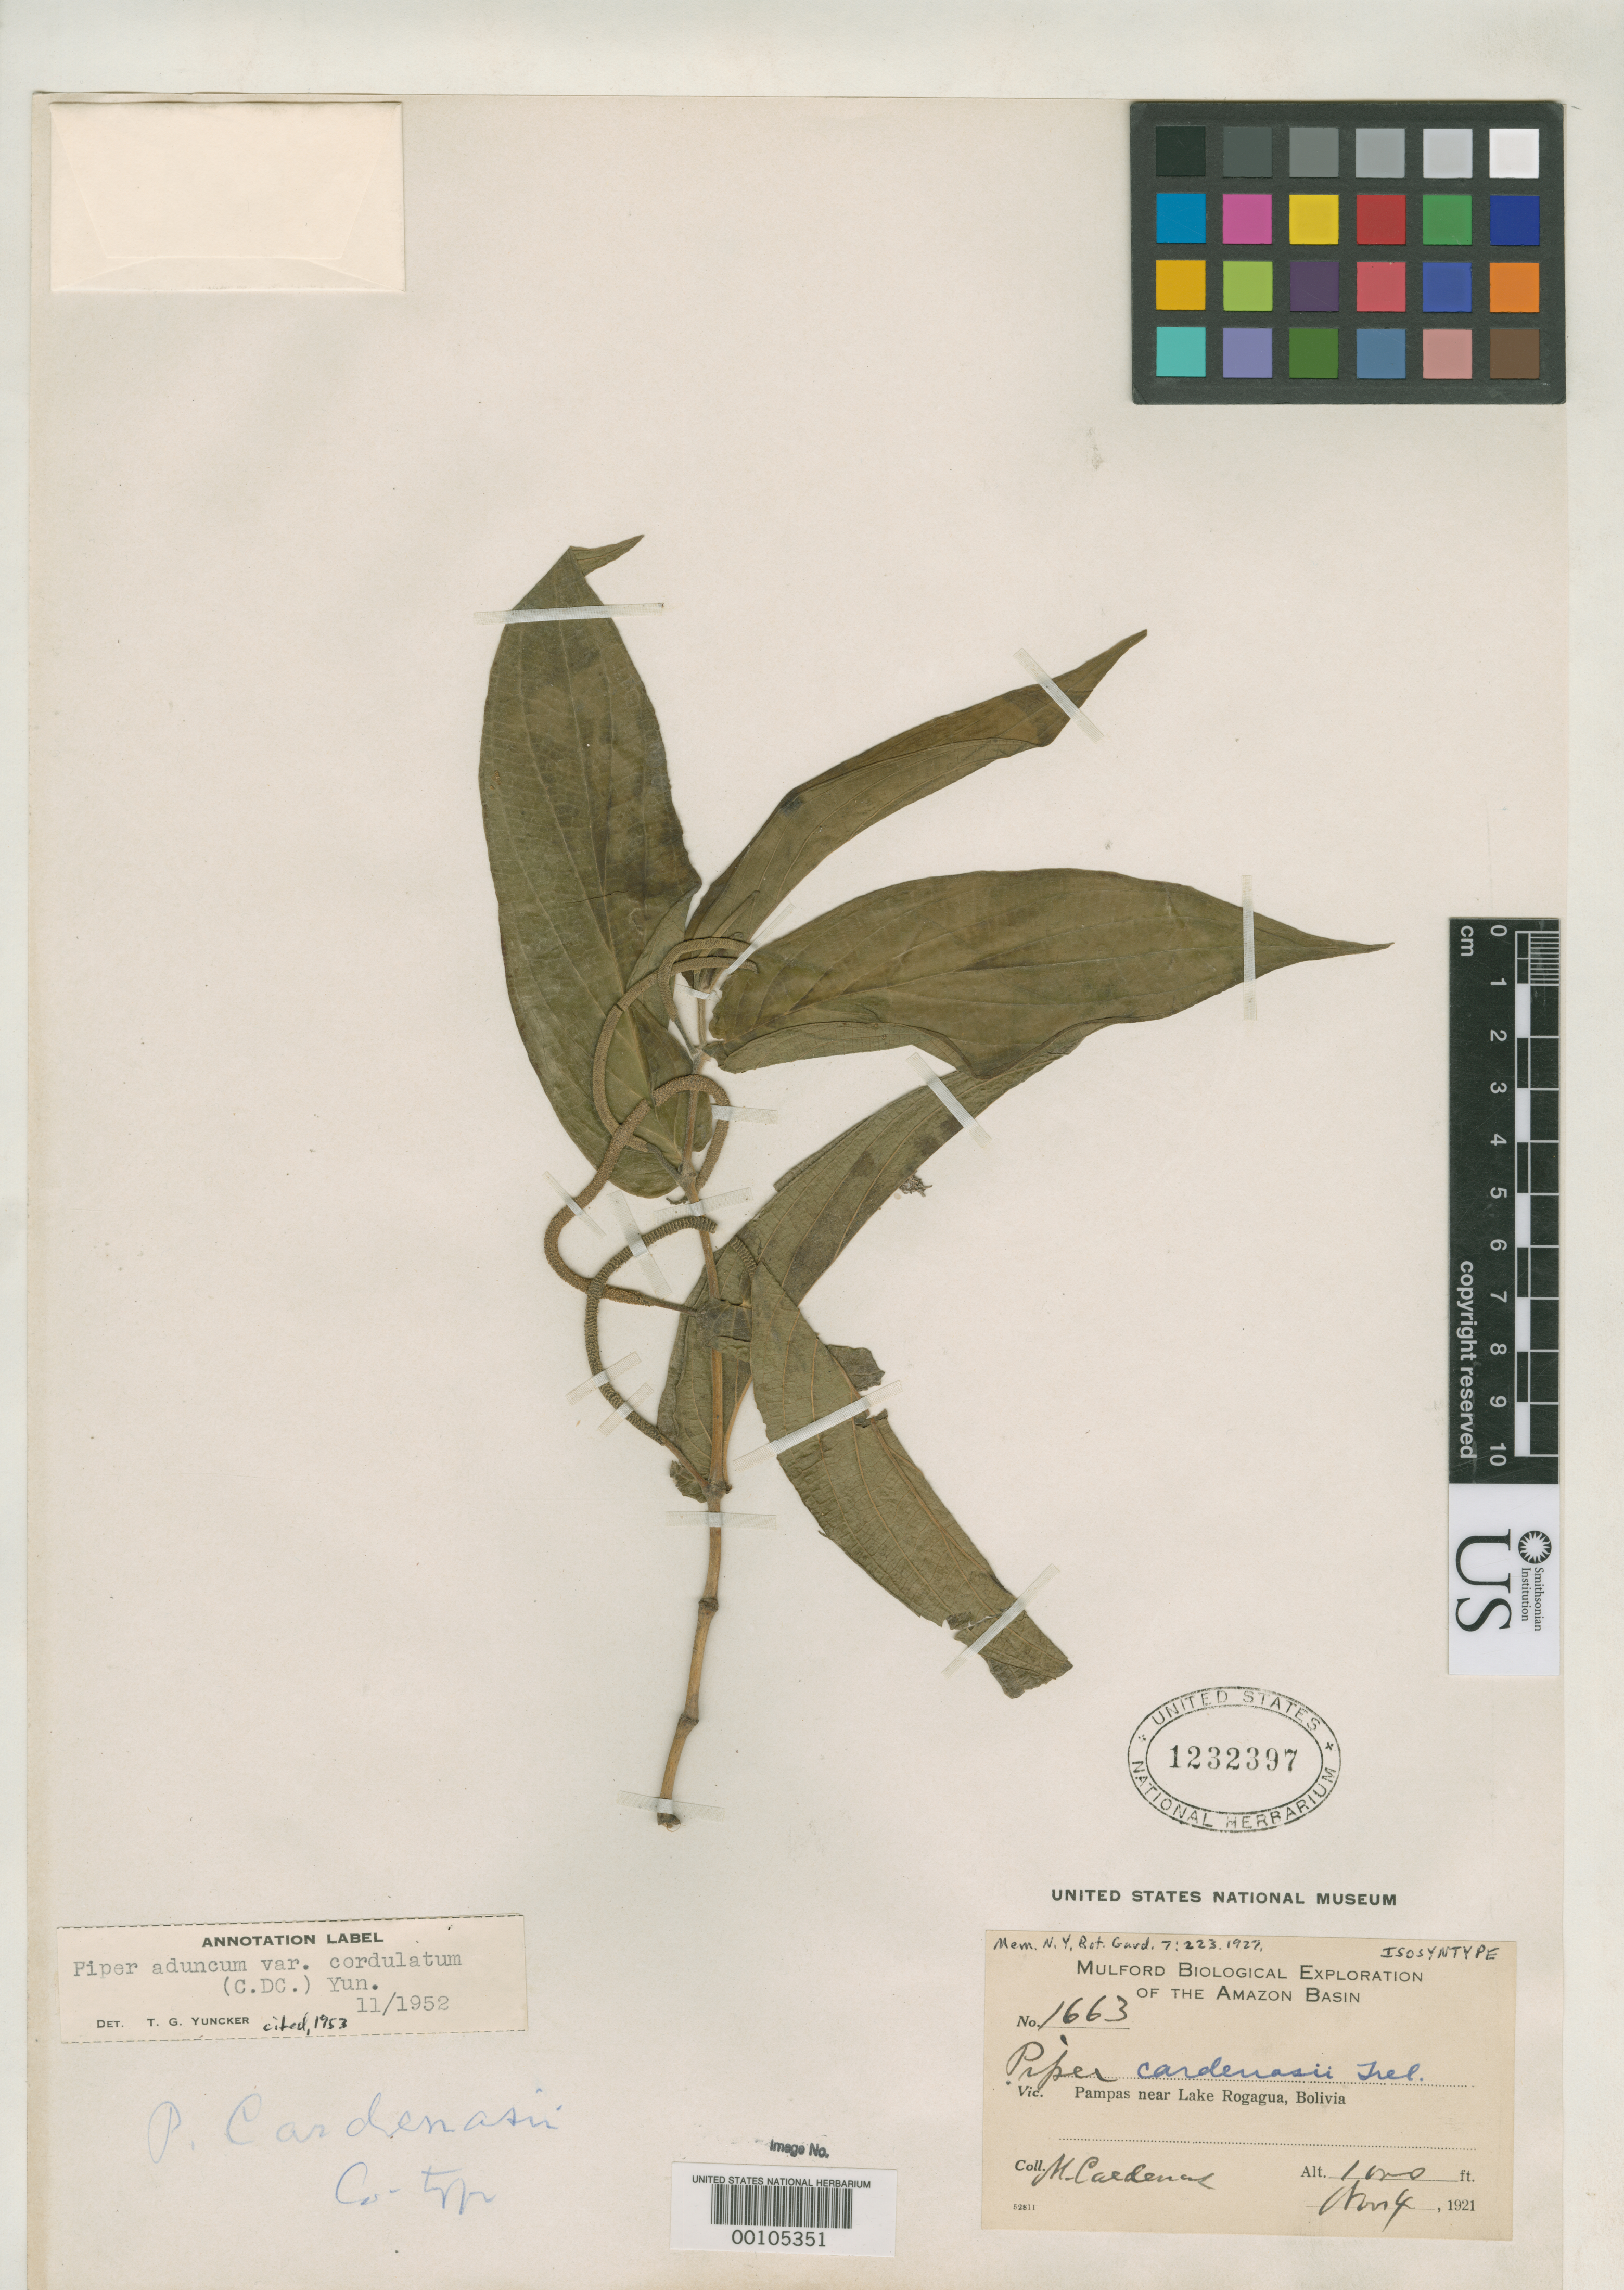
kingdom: Plantae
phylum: Tracheophyta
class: Magnoliopsida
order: Piperales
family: Piperaceae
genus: Piper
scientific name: Piper cardenasii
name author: Trel.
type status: Isotype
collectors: M. Cárdenas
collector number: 1663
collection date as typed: Nov. 4, 1921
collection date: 1921-11-04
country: Bolivia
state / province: Beni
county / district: José Ballivián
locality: Pampas near Lake Rogagua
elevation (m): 305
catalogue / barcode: US 1232397